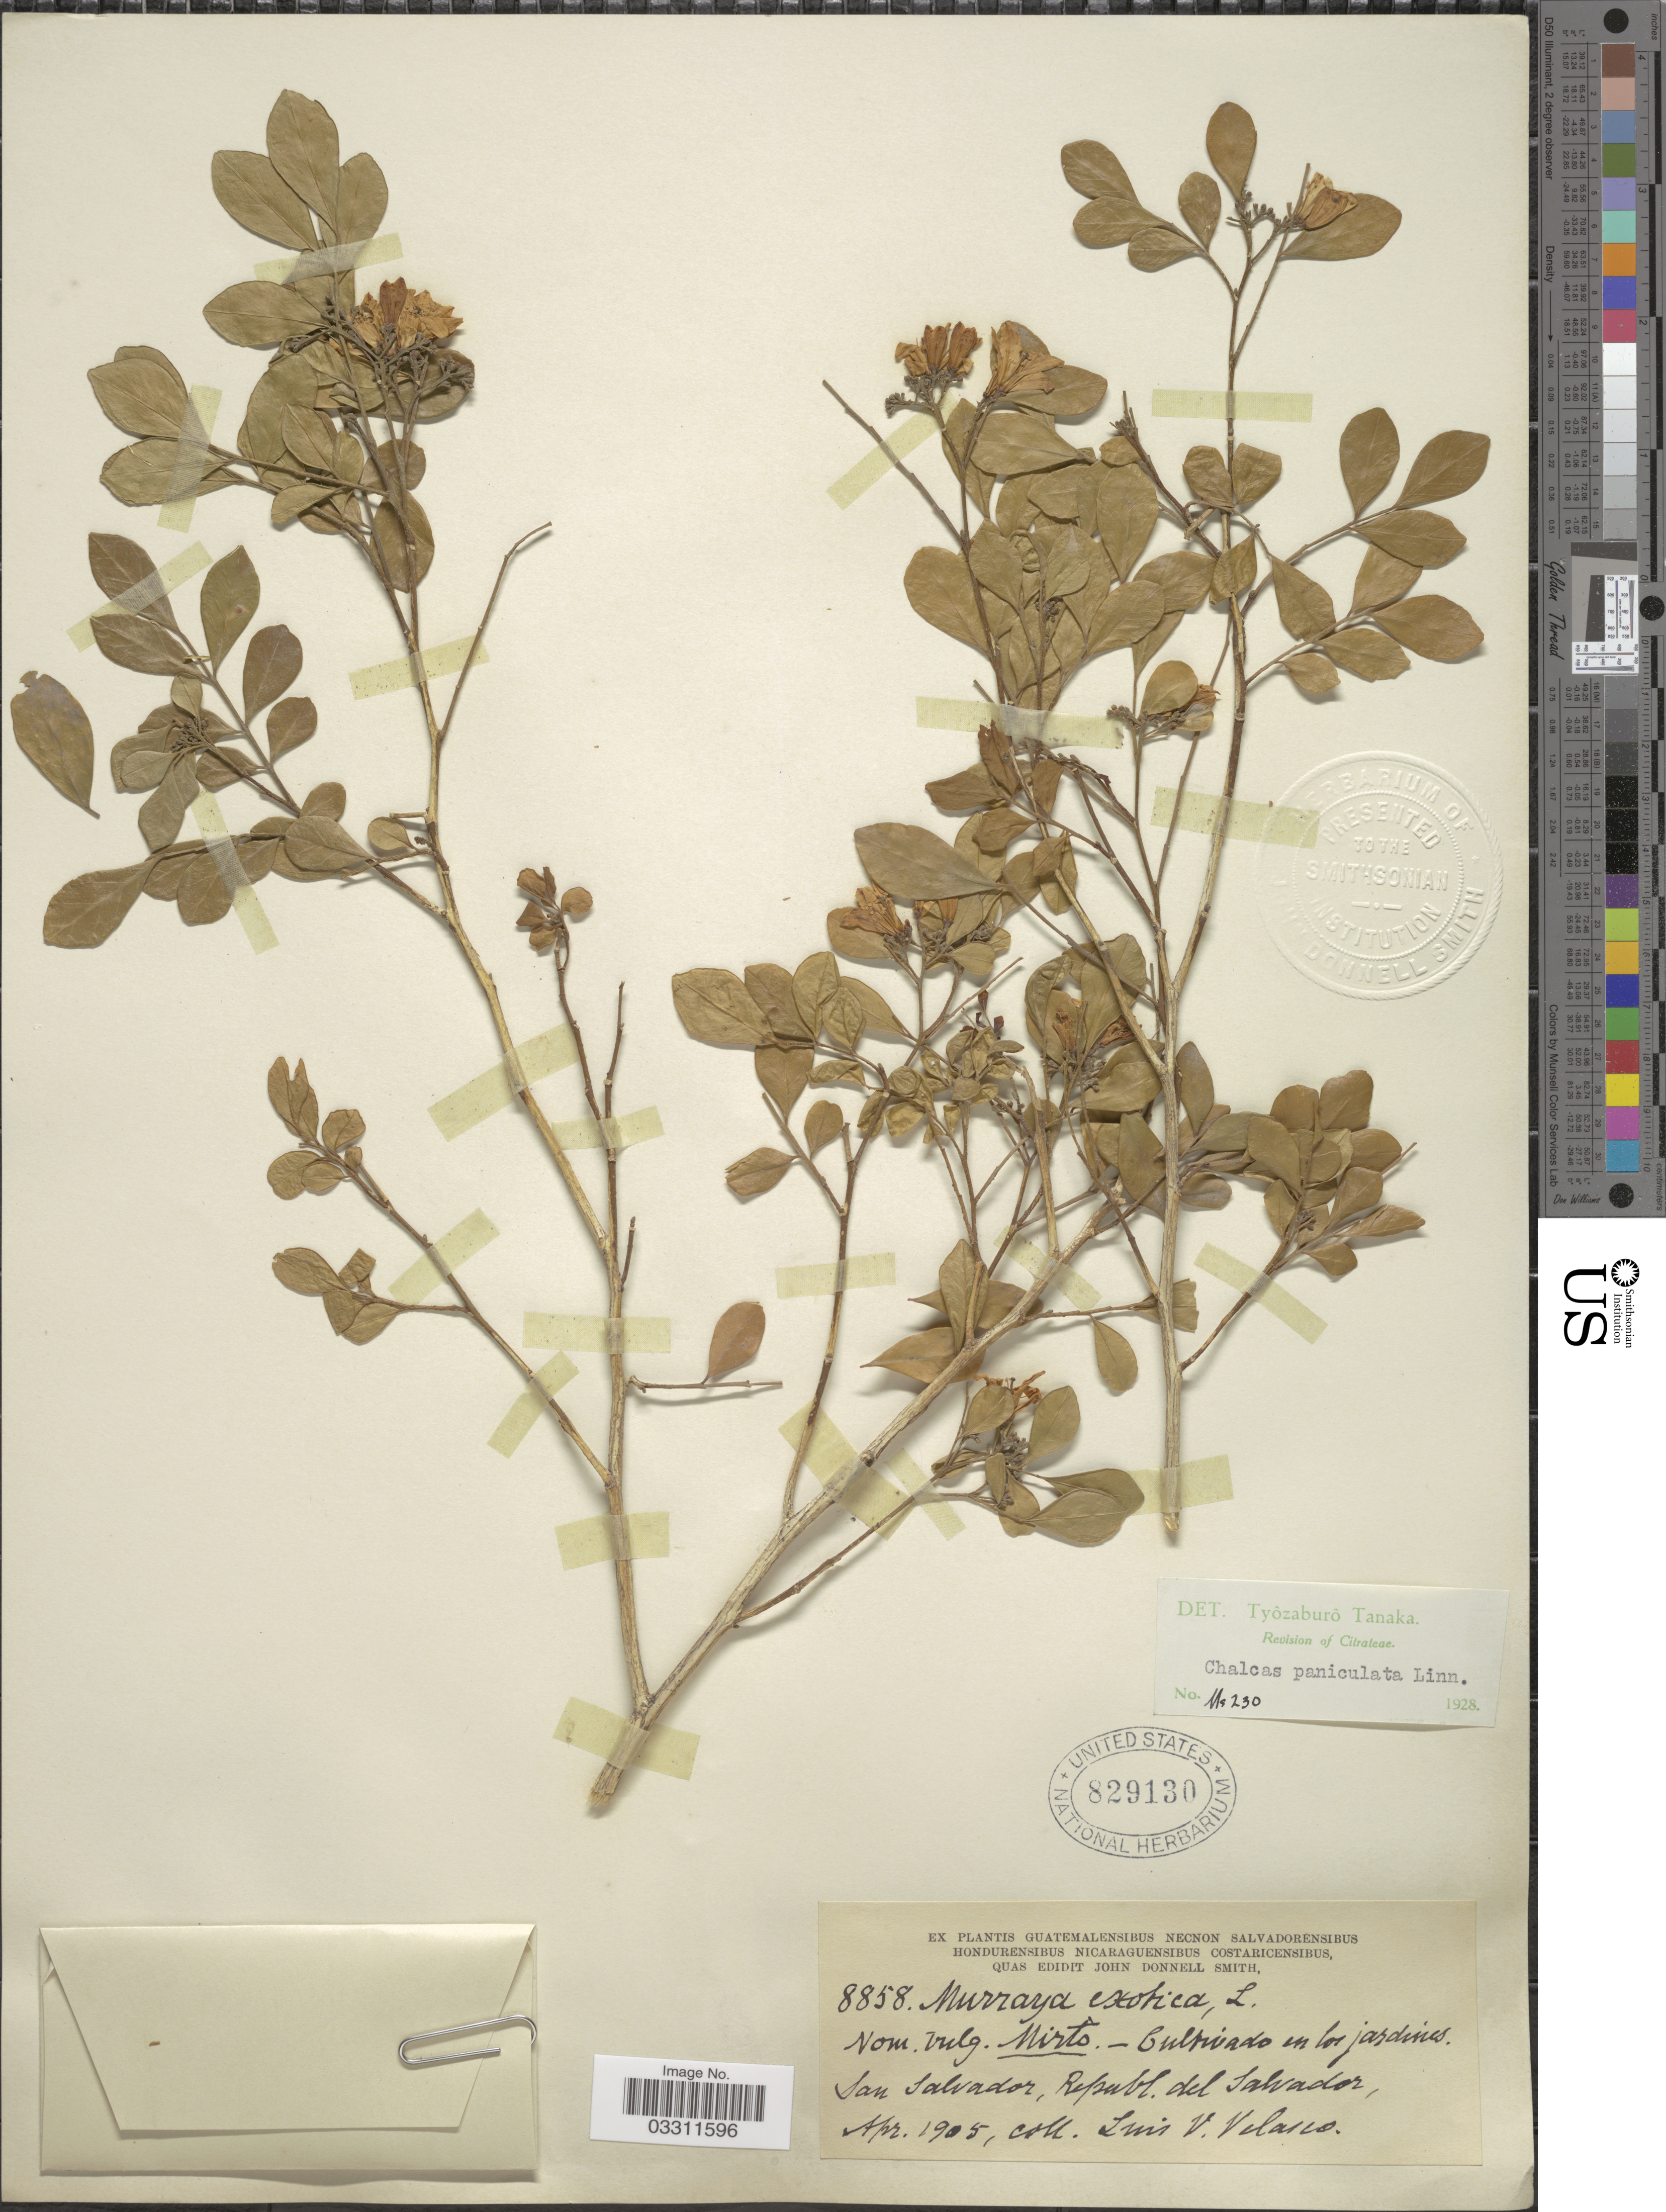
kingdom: Plantae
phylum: Tracheophyta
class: Magnoliopsida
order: Sapindales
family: Rutaceae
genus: Murraya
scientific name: Murraya paniculata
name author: (L.) Jack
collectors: L. Velasco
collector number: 8858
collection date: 1905-04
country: El Salvador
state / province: San Salvador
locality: Cultivado en los jardines.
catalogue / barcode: US 829130